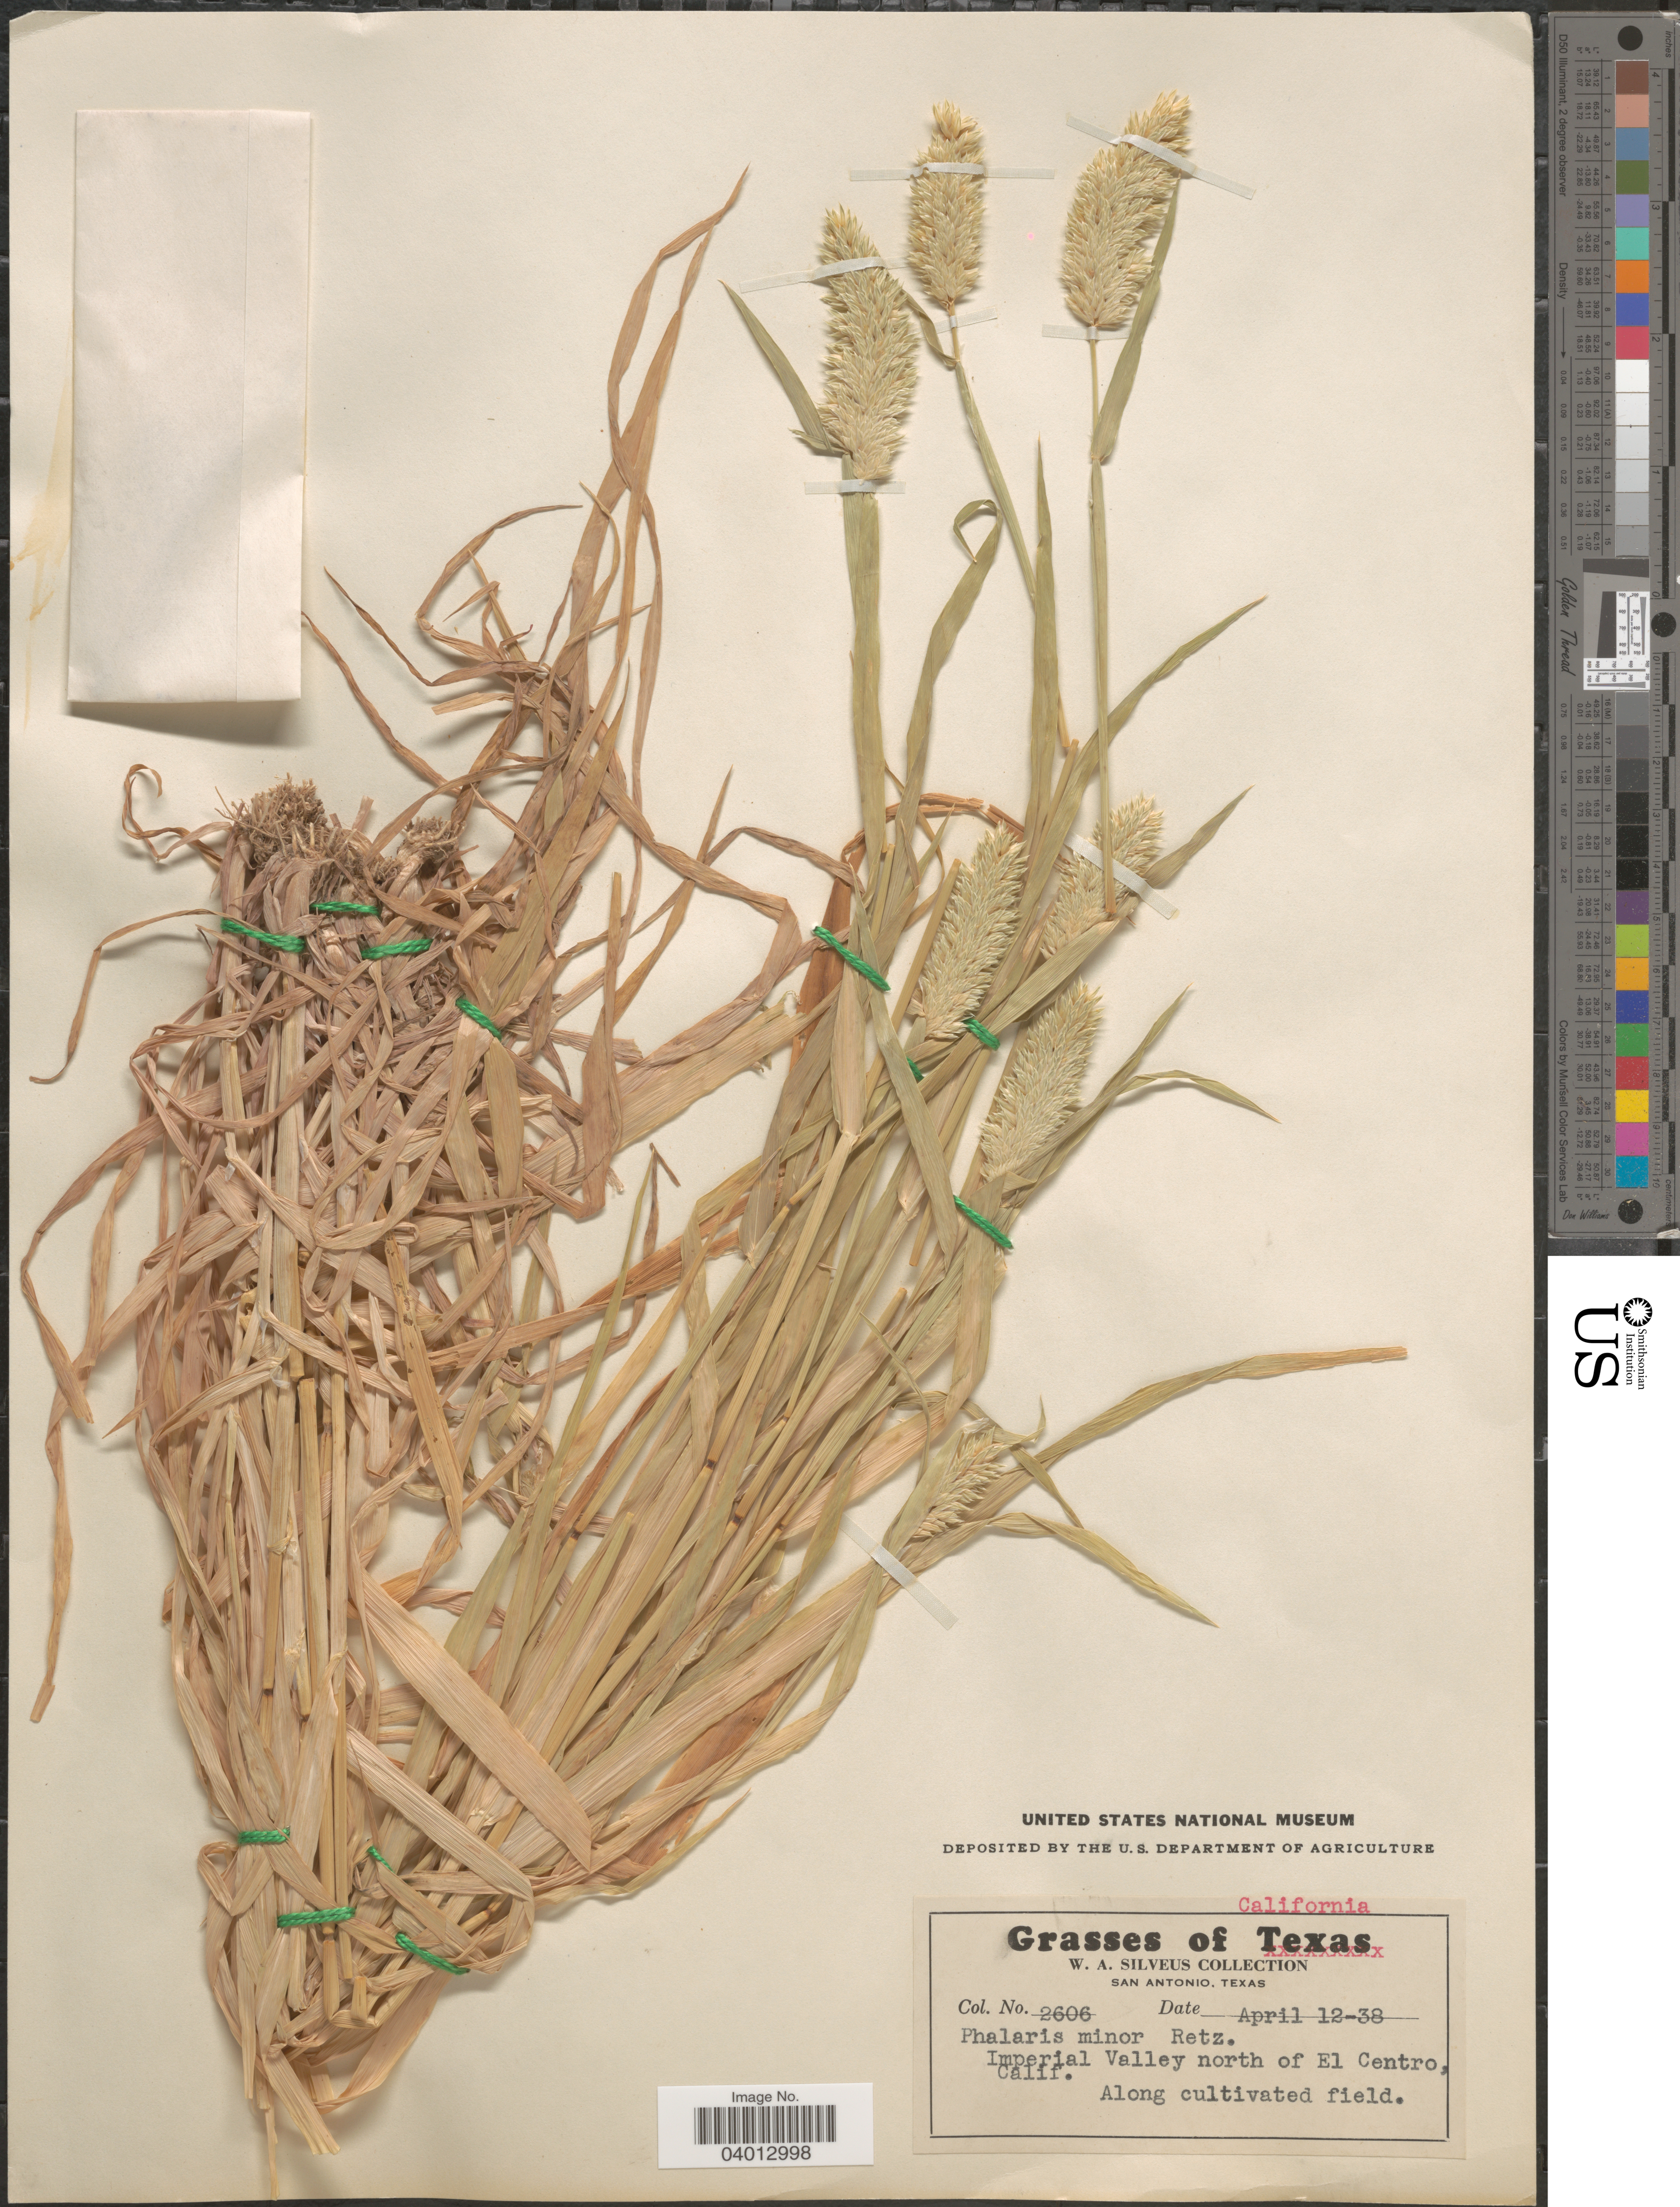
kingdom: Plantae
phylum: Tracheophyta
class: Liliopsida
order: Poales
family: Poaceae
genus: Phalaris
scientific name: Phalaris minor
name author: Retz.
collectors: W. Silveus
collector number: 2606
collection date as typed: Transcribed d/m/y: 12/4/38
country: United States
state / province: California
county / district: Imperial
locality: Imperial Valley north of El Centro.